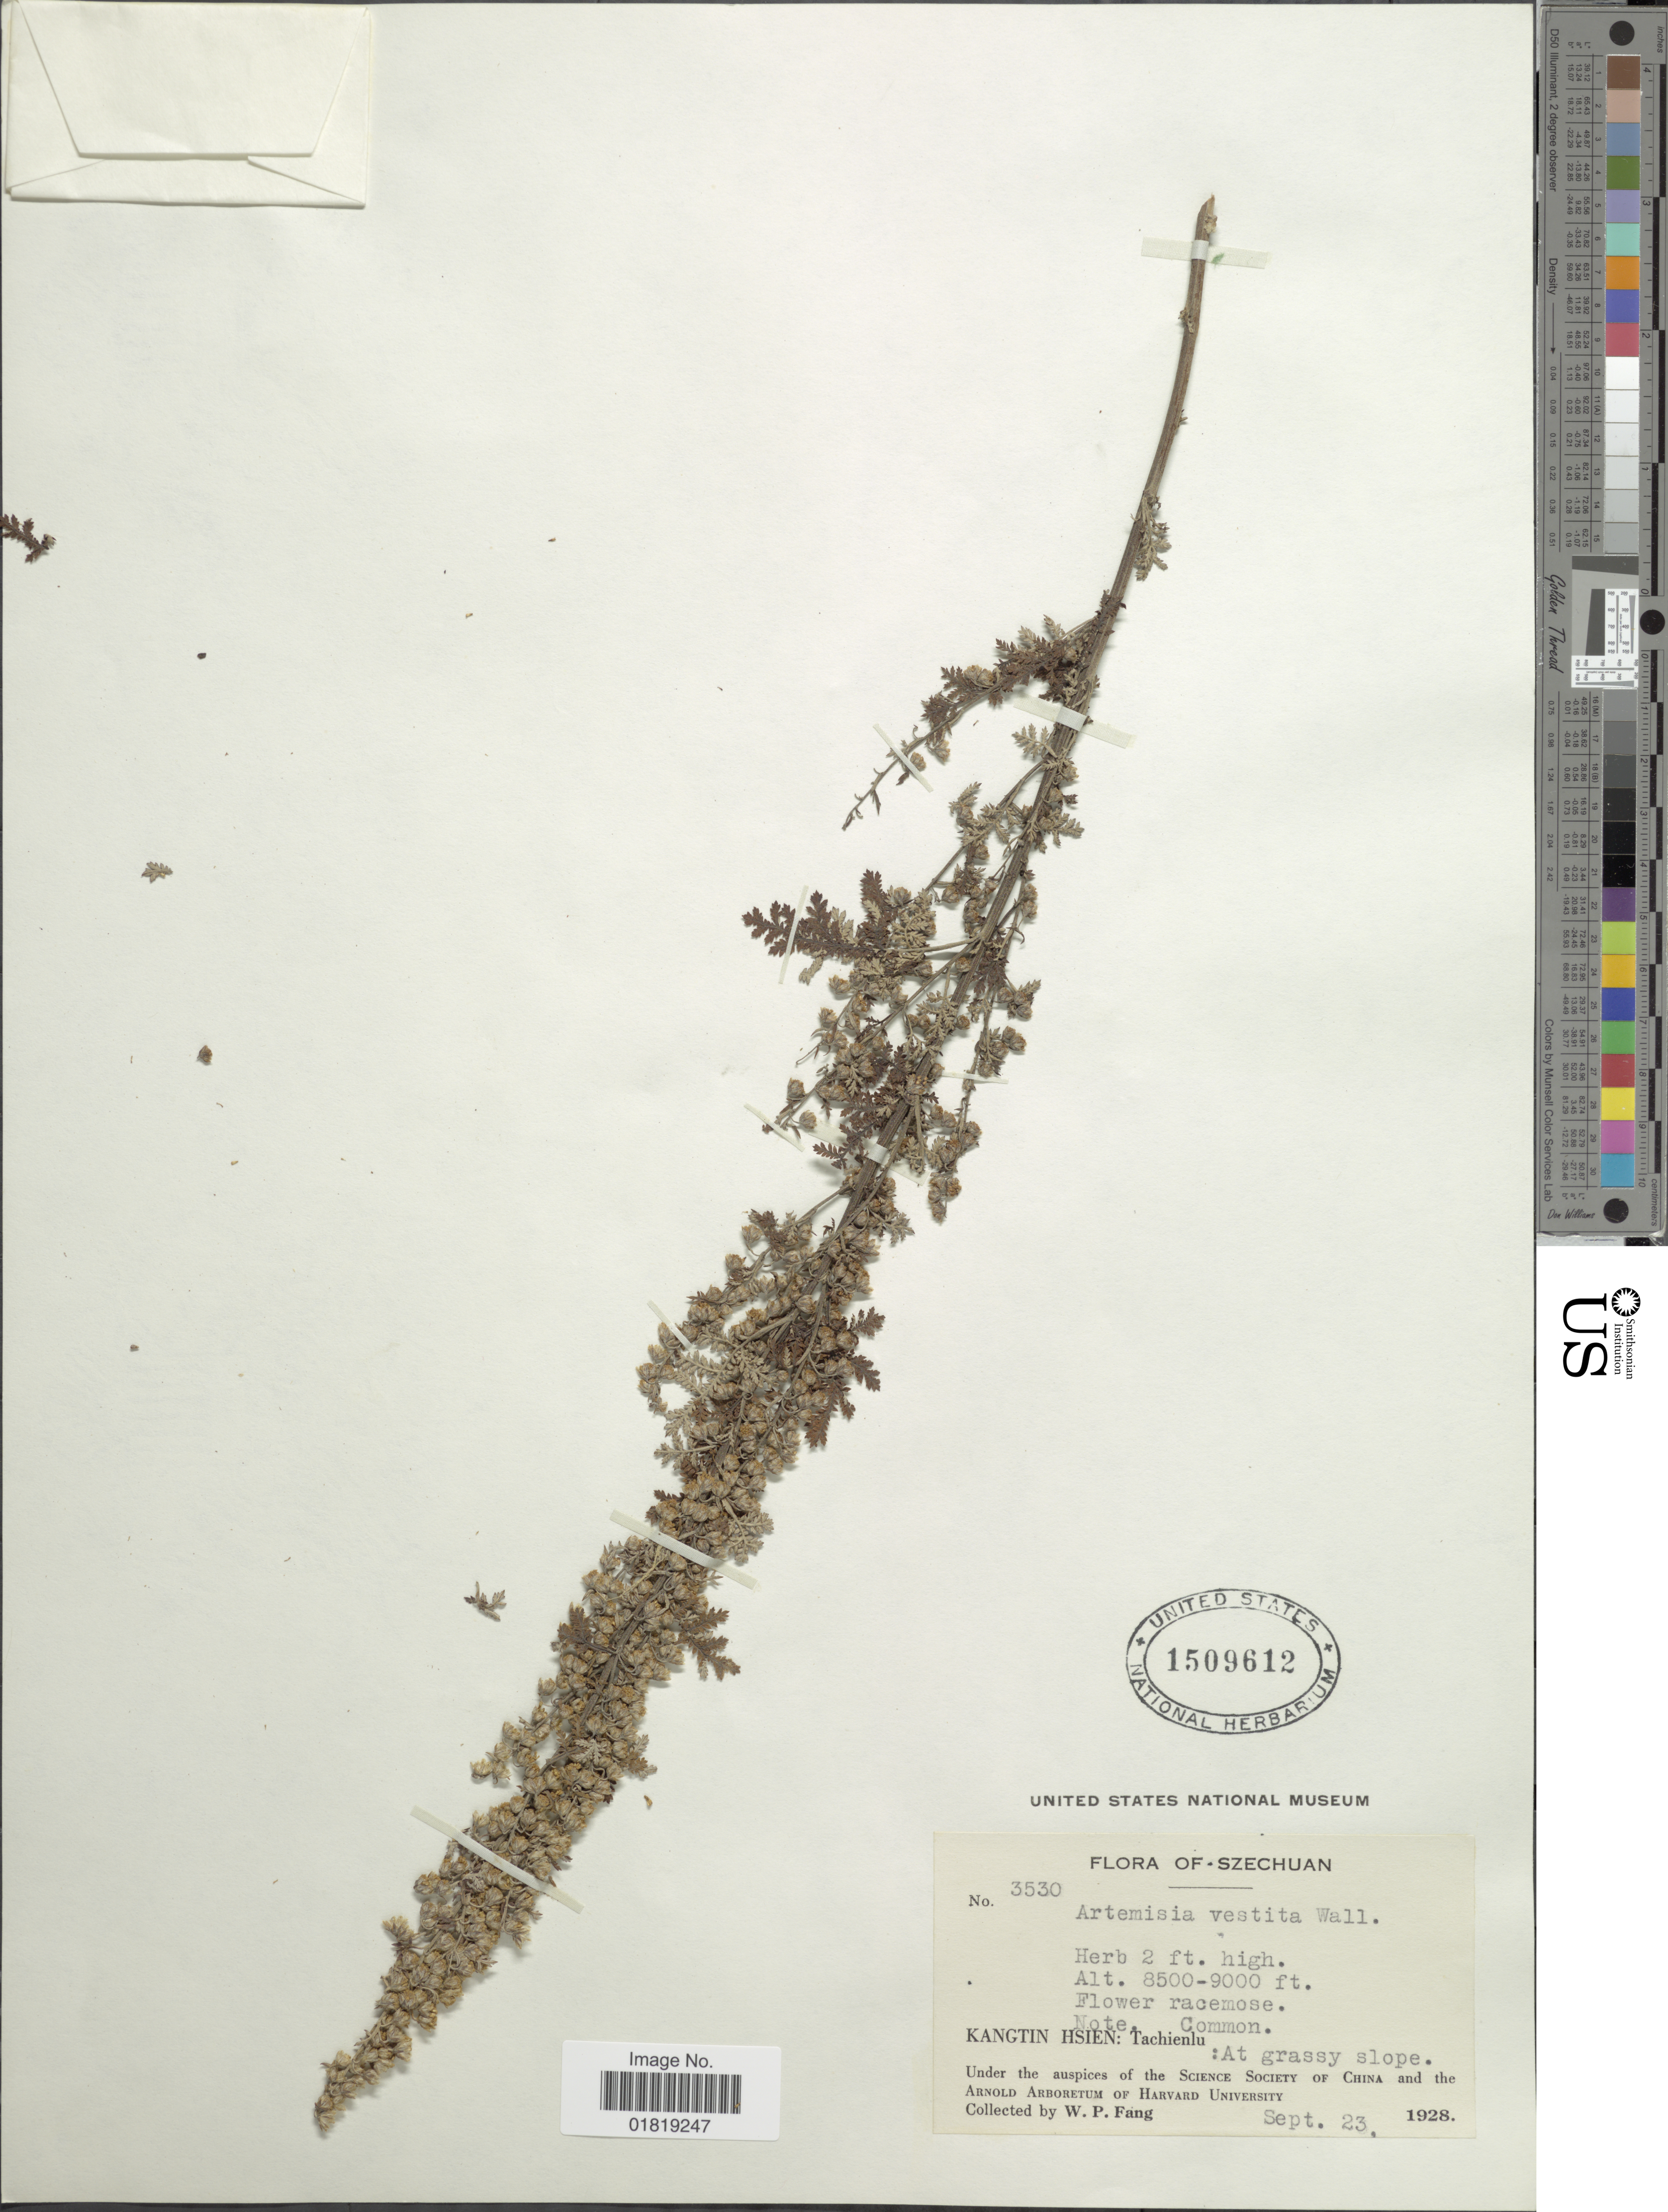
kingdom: Plantae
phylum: Tracheophyta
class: Magnoliopsida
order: Asterales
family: Asteraceae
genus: Artemisia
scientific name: Artemisia vestita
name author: Wall. ex Besser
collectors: W. P. Fang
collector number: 3530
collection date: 1928-09-23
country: China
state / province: Sichuan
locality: Szechuan, Kangtin Hsien: Tachienlu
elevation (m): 2591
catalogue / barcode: US 1509612